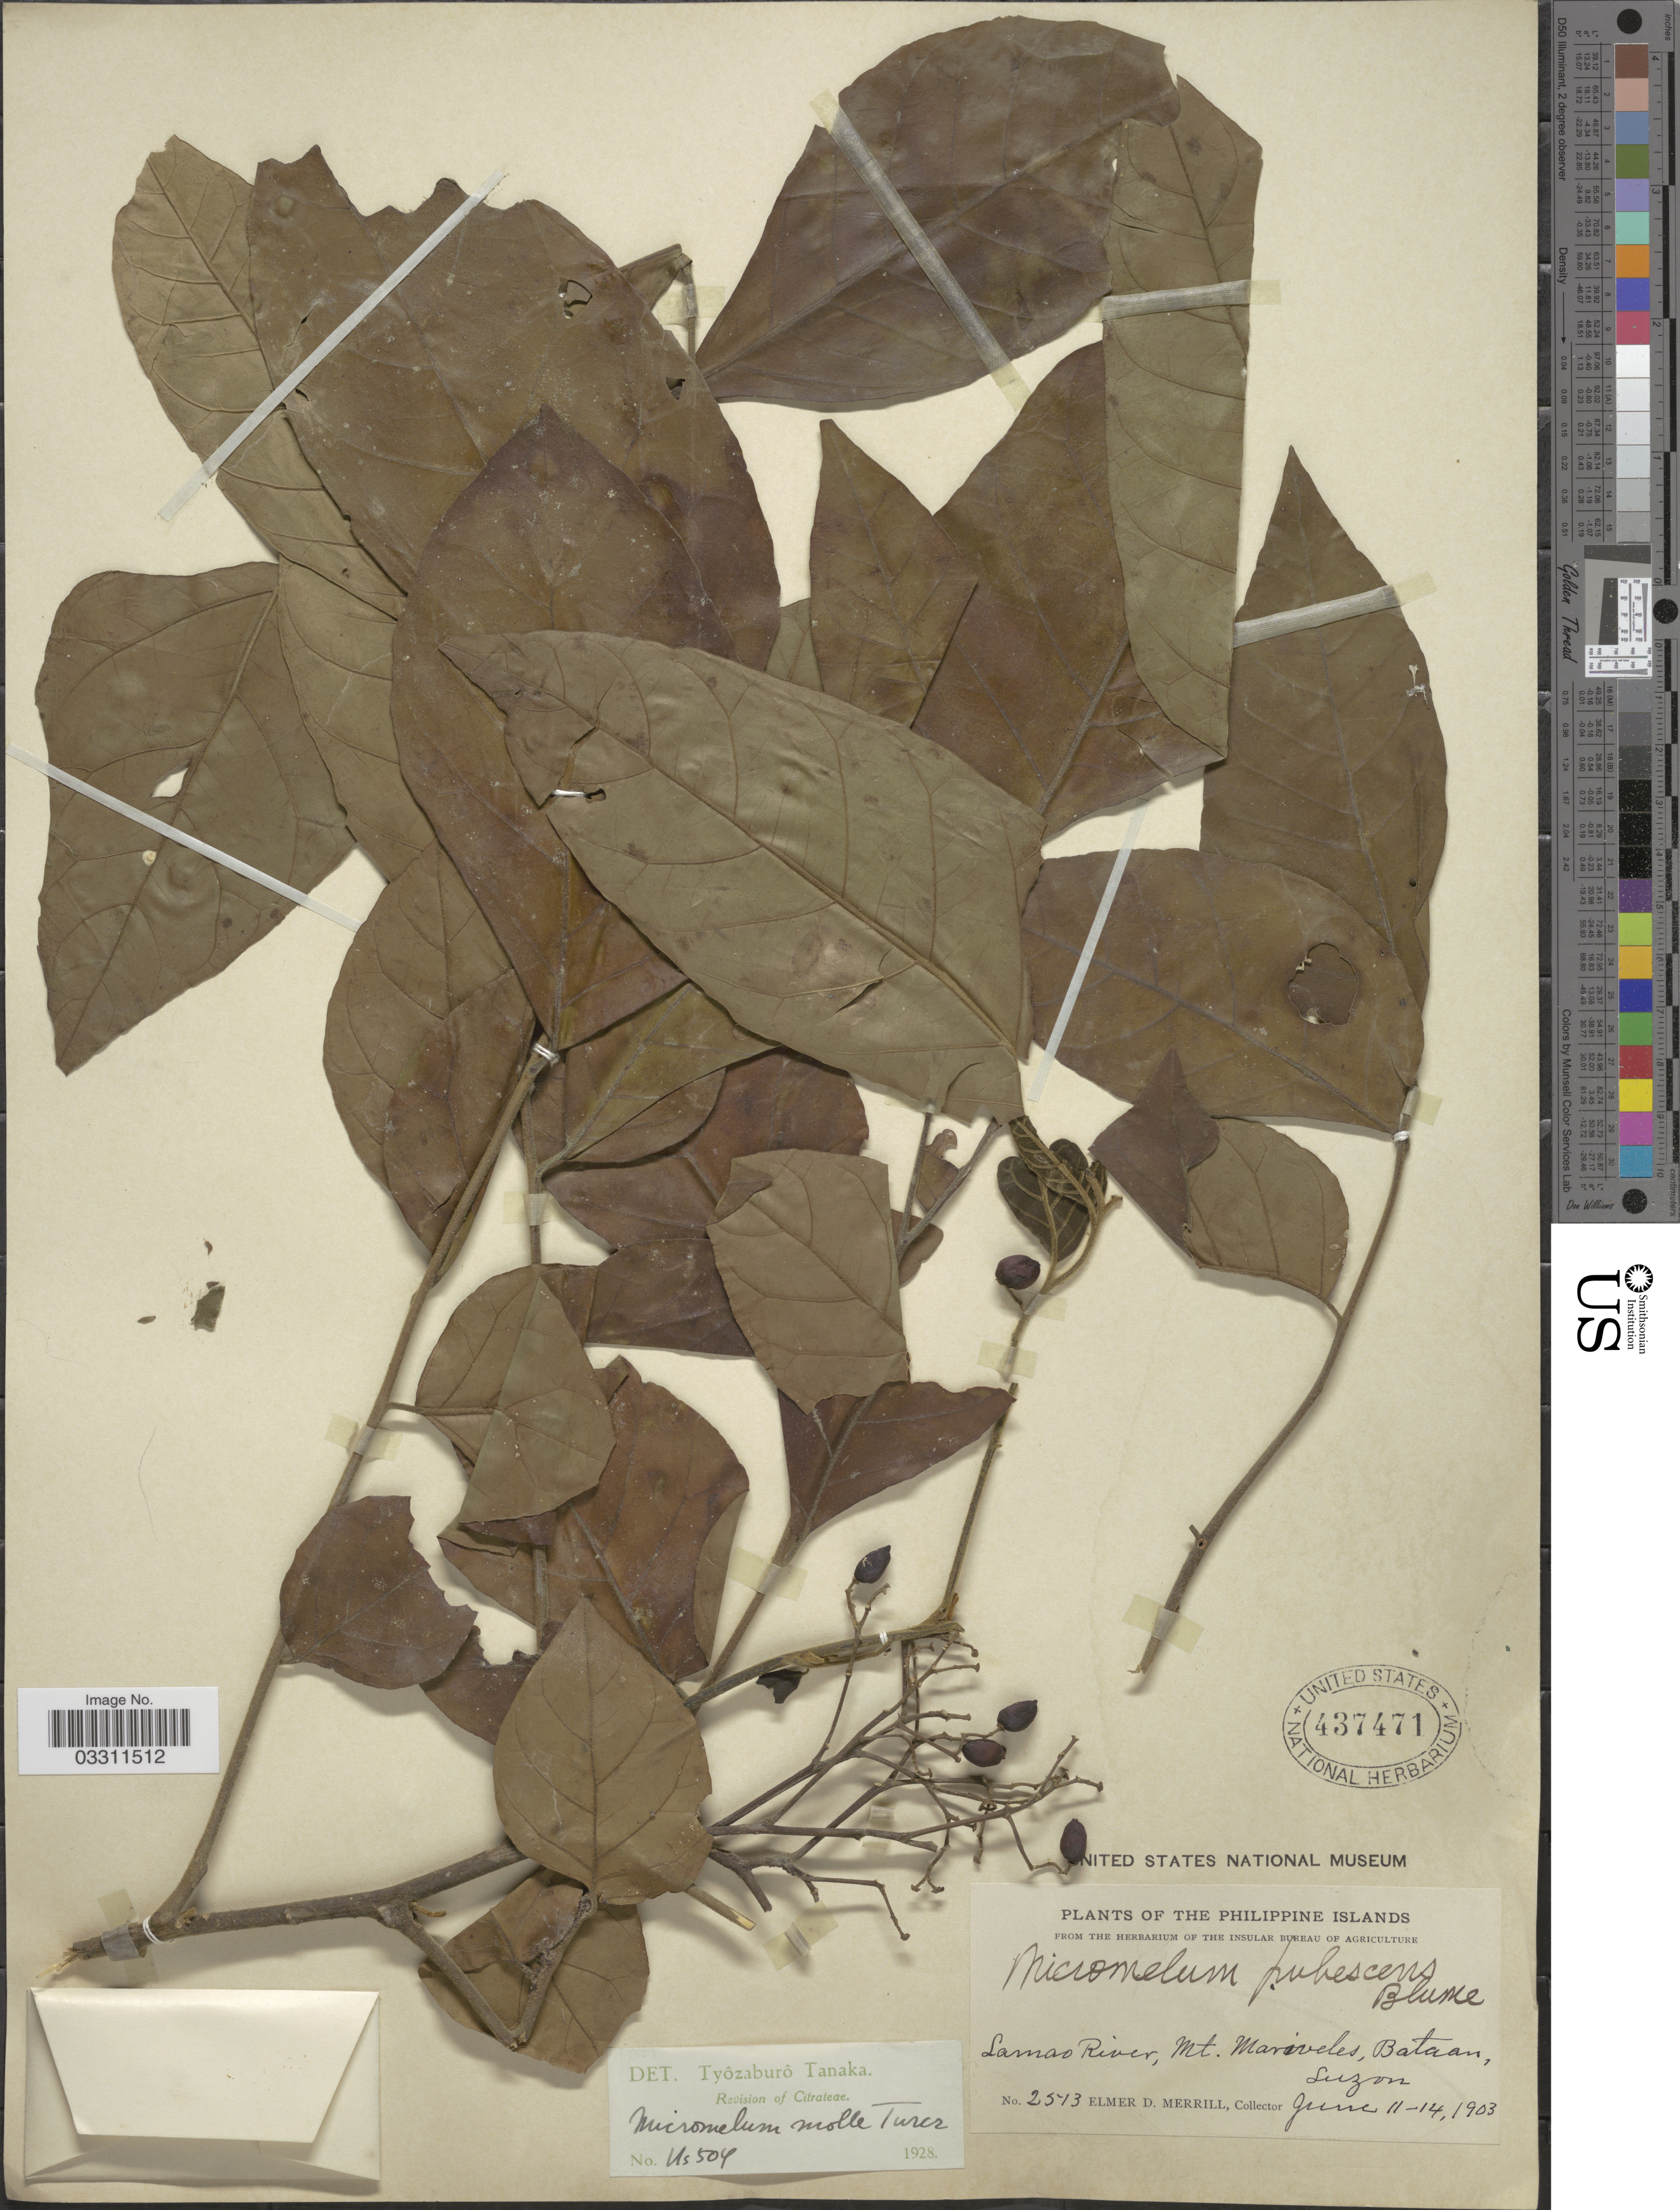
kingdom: Plantae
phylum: Tracheophyta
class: Magnoliopsida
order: Sapindales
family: Rutaceae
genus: Micromelum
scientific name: Micromelum molle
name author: Turcz.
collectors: E. D. Merrill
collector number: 2513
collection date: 1903-06-11/1903-06-14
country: Philippines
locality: Lamao River, Mt. Mariveles, Bataan, Luzon.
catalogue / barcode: US 437471